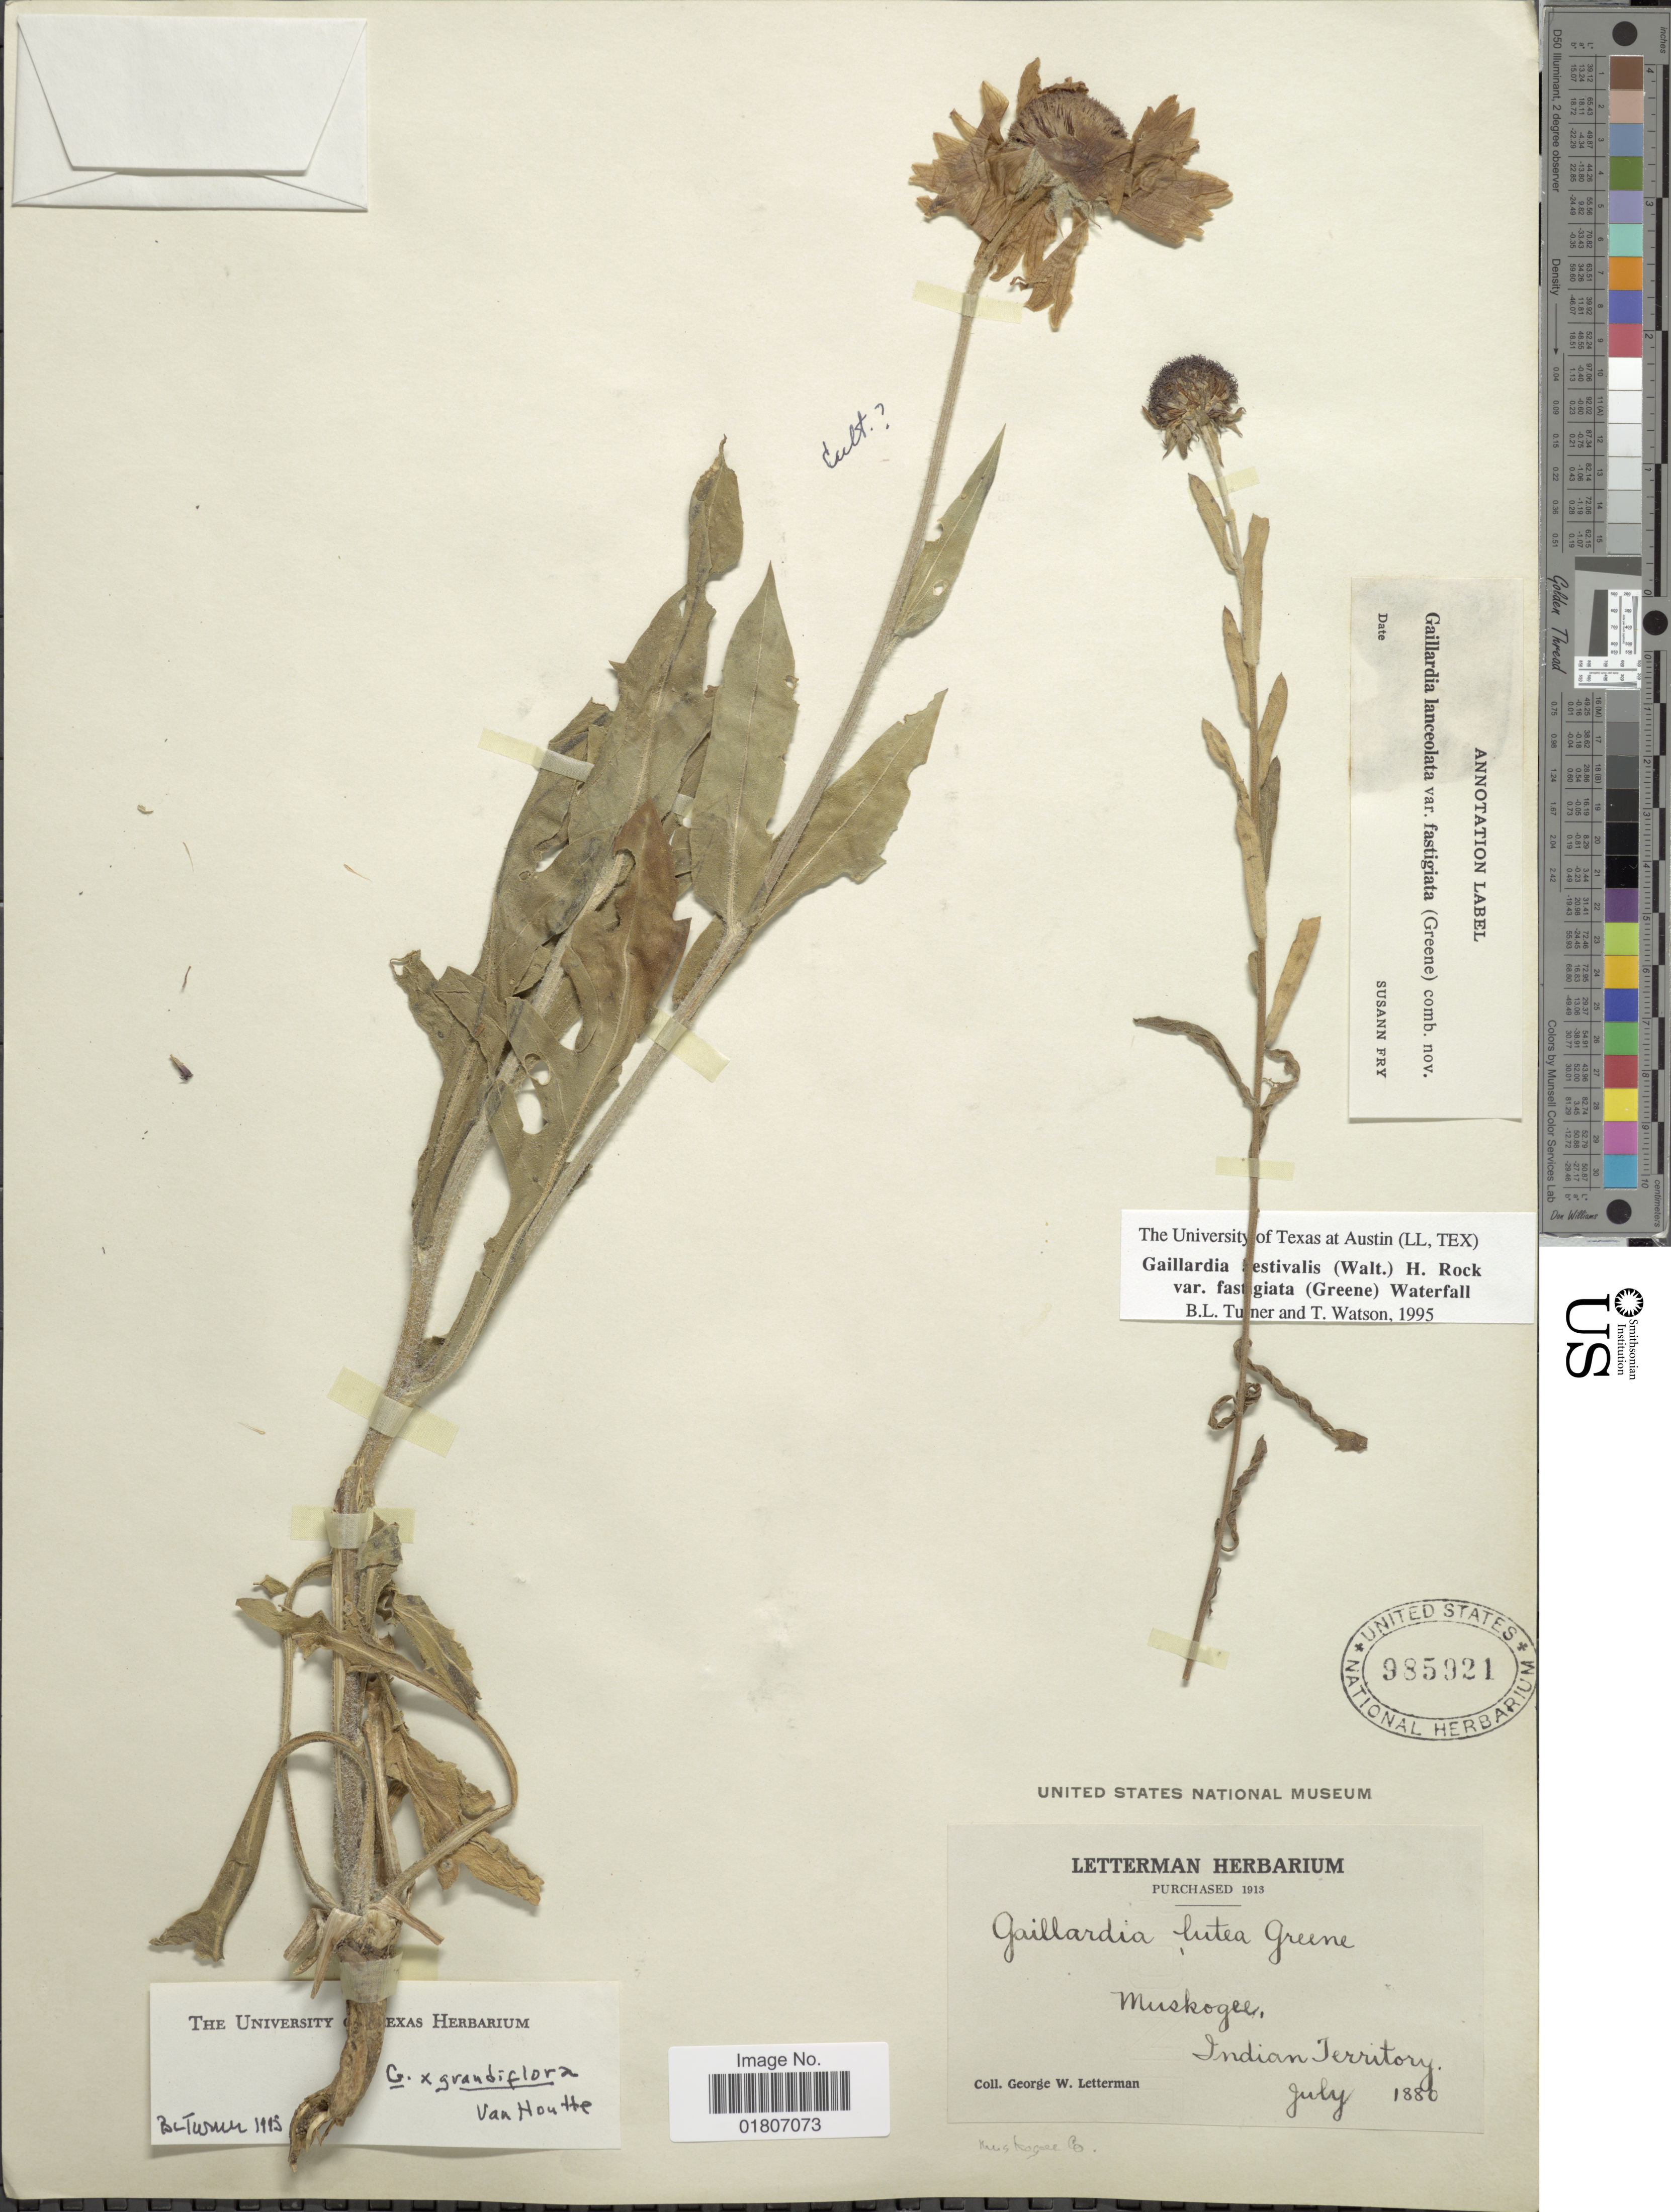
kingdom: Plantae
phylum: Tracheophyta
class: Magnoliopsida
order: Asterales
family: Asteraceae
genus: Gaillardia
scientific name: Gaillardia aestivalis var. fastigiata (indet)?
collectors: G. W. Letterman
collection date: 1880-07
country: United States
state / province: Oklahoma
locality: Muskogee, Indian Territory. Muskogee Co.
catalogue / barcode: US 985921